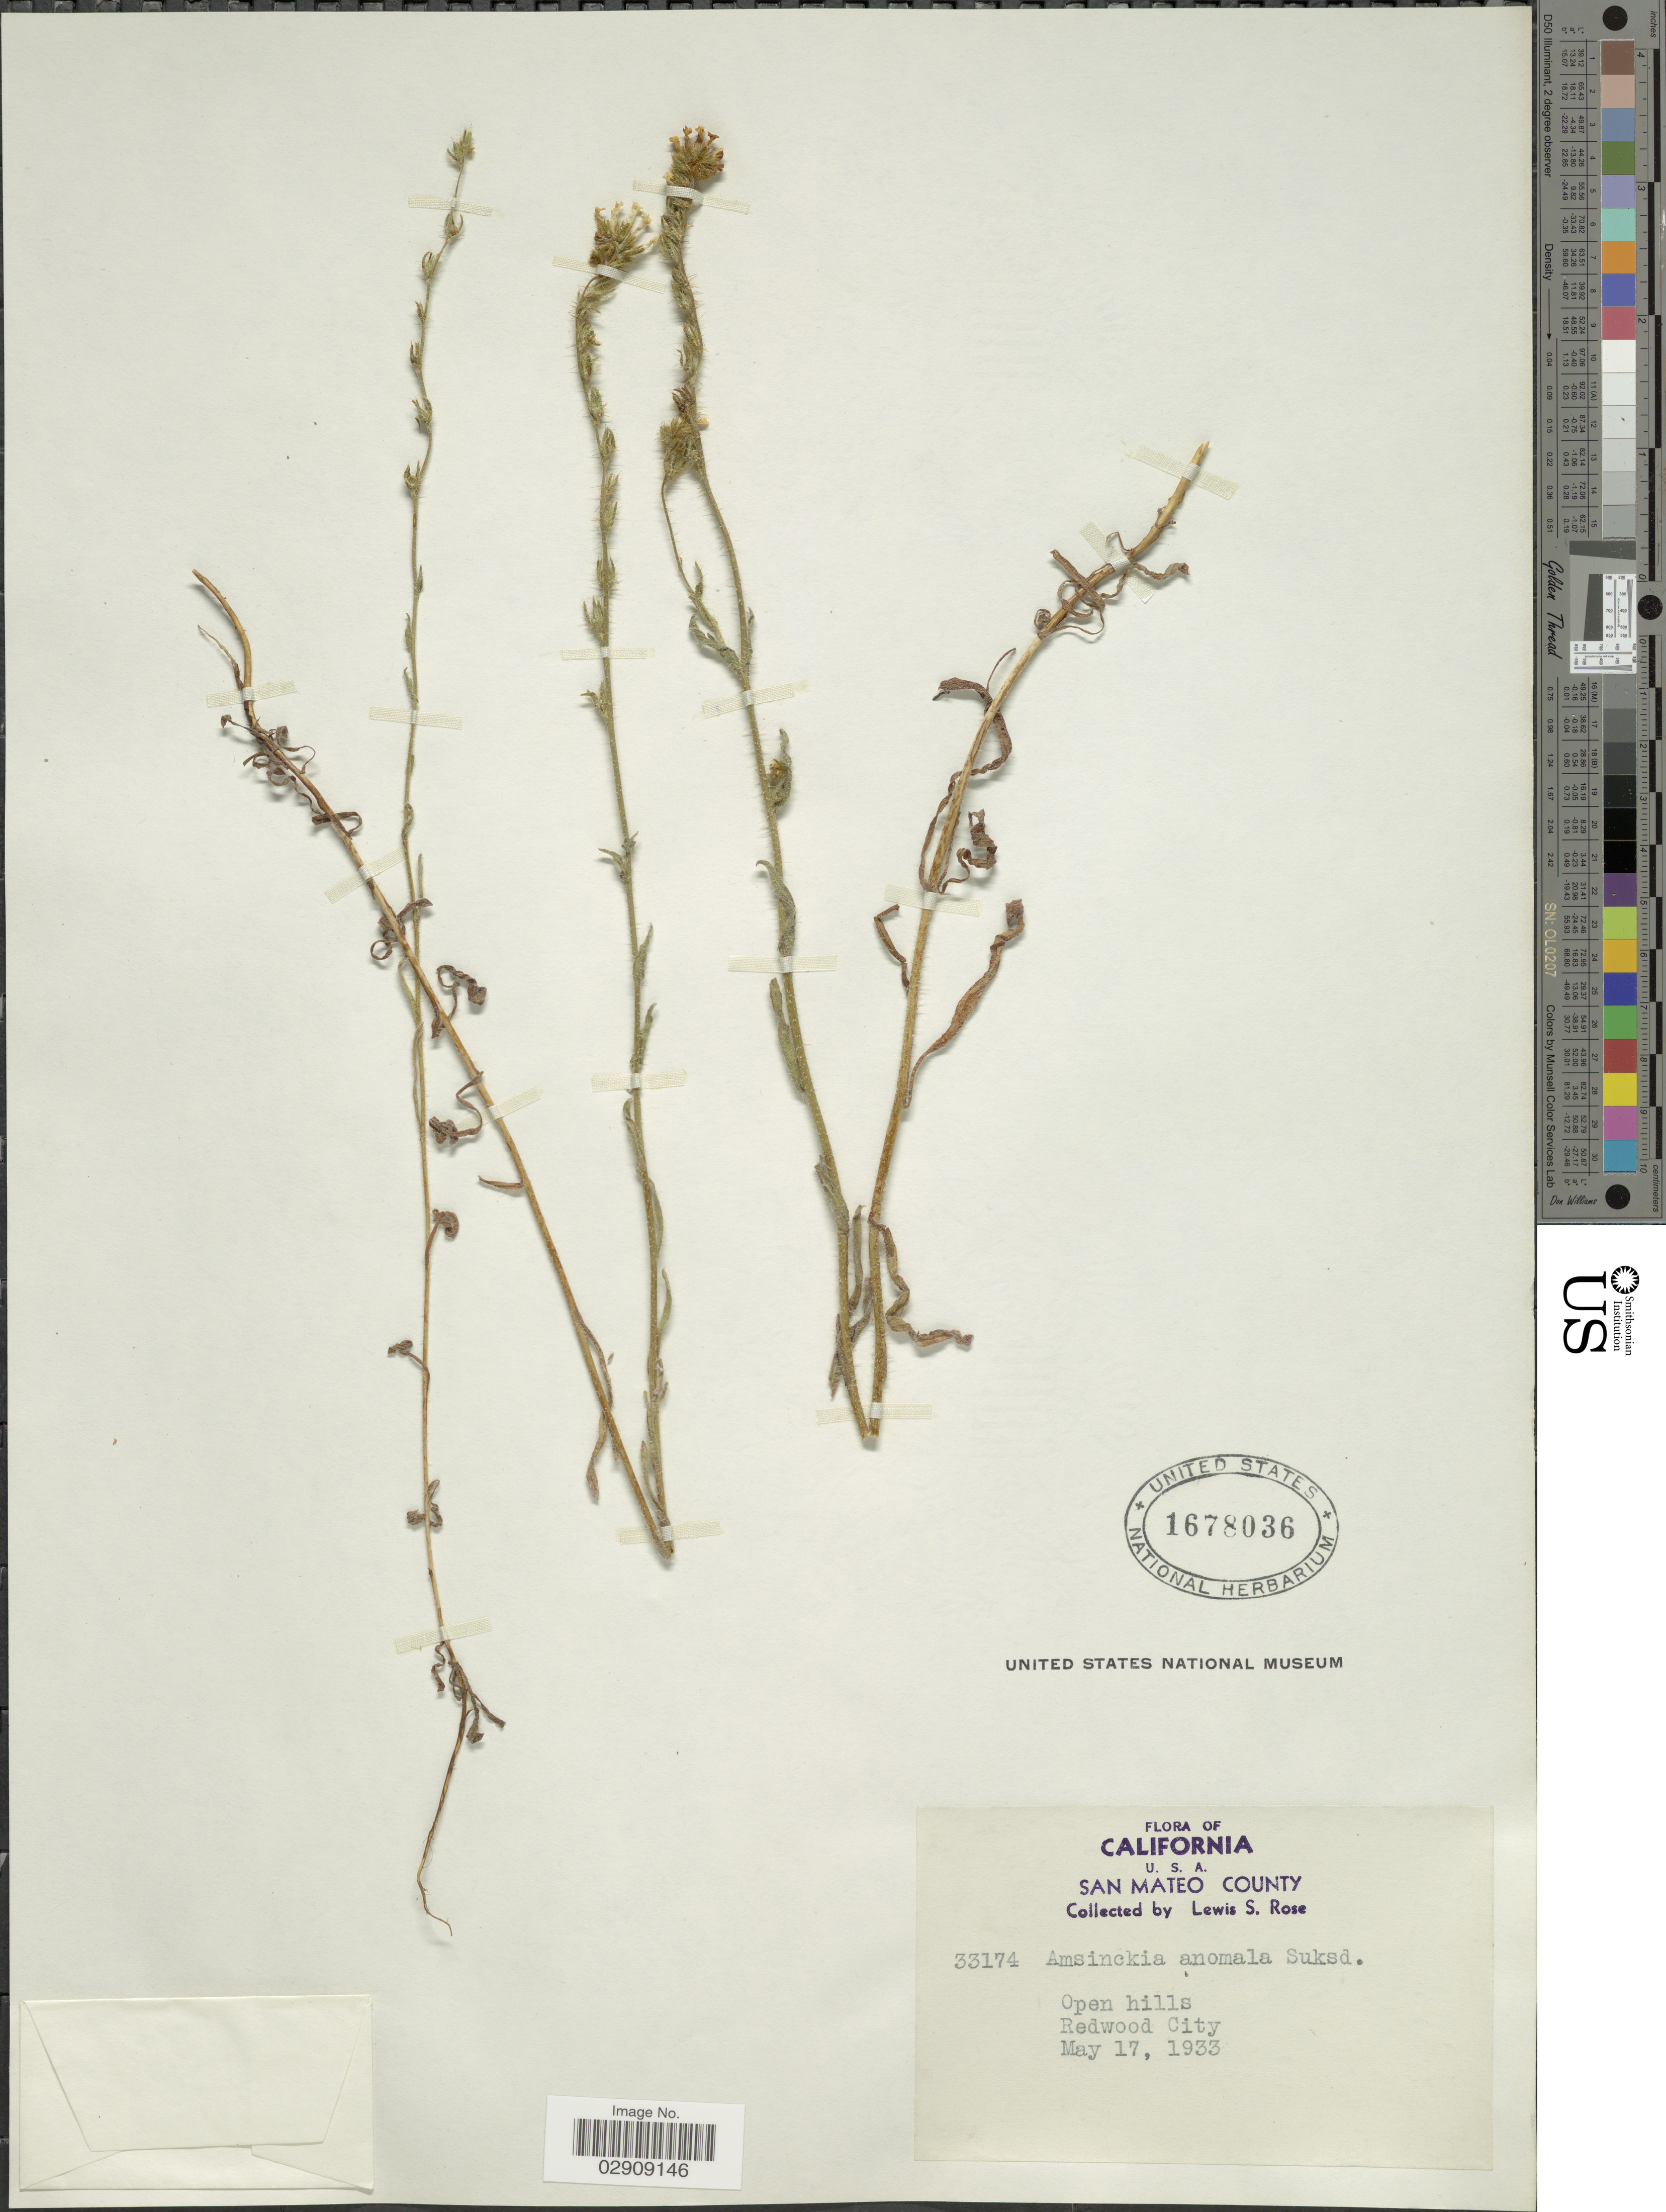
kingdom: Plantae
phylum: Tracheophyta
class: Magnoliopsida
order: Boraginales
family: Boraginaceae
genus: Amsinckia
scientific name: Amsinckia lunaris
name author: J.F. Macbr.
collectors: L. S. Rose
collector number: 33174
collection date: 1933-05-17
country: United States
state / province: California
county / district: San Mateo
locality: U.S.A. San Mateo County. Redwood City.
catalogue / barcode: US 1678036